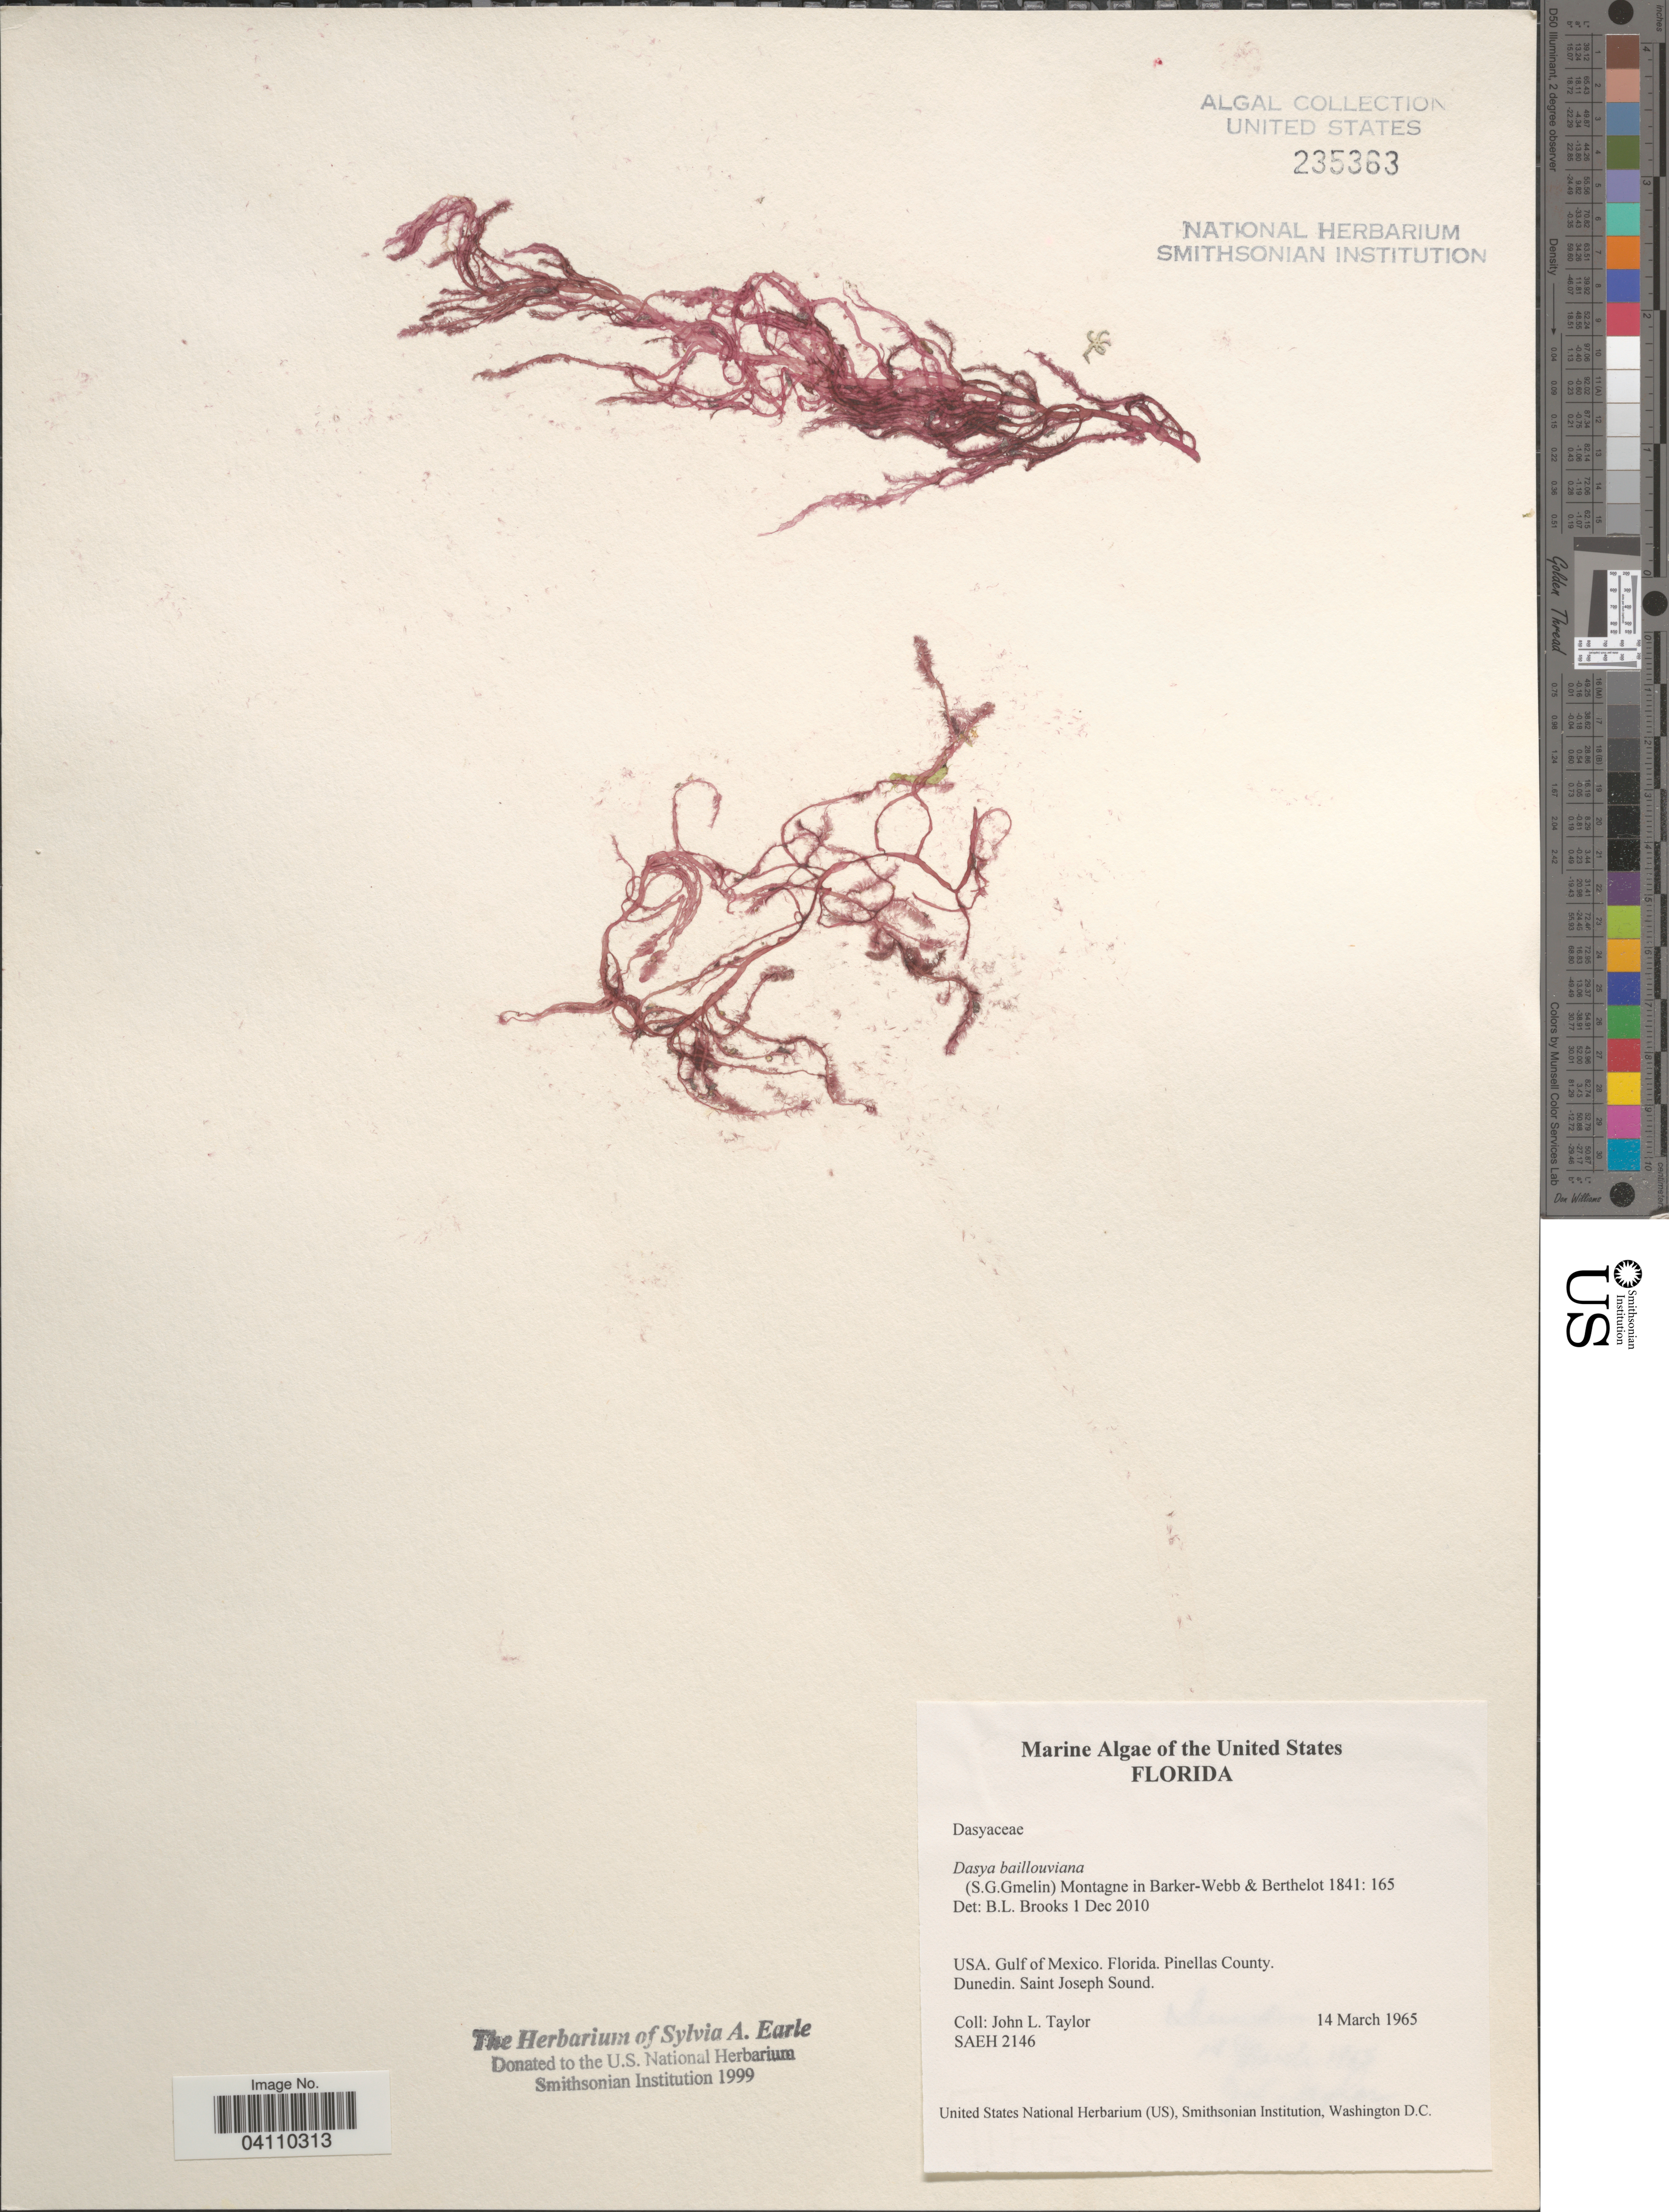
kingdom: Plantae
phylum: Rhodophyta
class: Florideophyceae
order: Ceramiales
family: Dasyaceae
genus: Dasya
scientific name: Dasya pedicellata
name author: (C. Agardh) C. Agardh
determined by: Algae name updating Project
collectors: J. L. Taylor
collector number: SAEH2146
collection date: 1965-03-14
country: United States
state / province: Florida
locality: Gulf of Mexico. Pinellas County. Dunedin. Saint Joseph Sound.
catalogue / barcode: US 235363